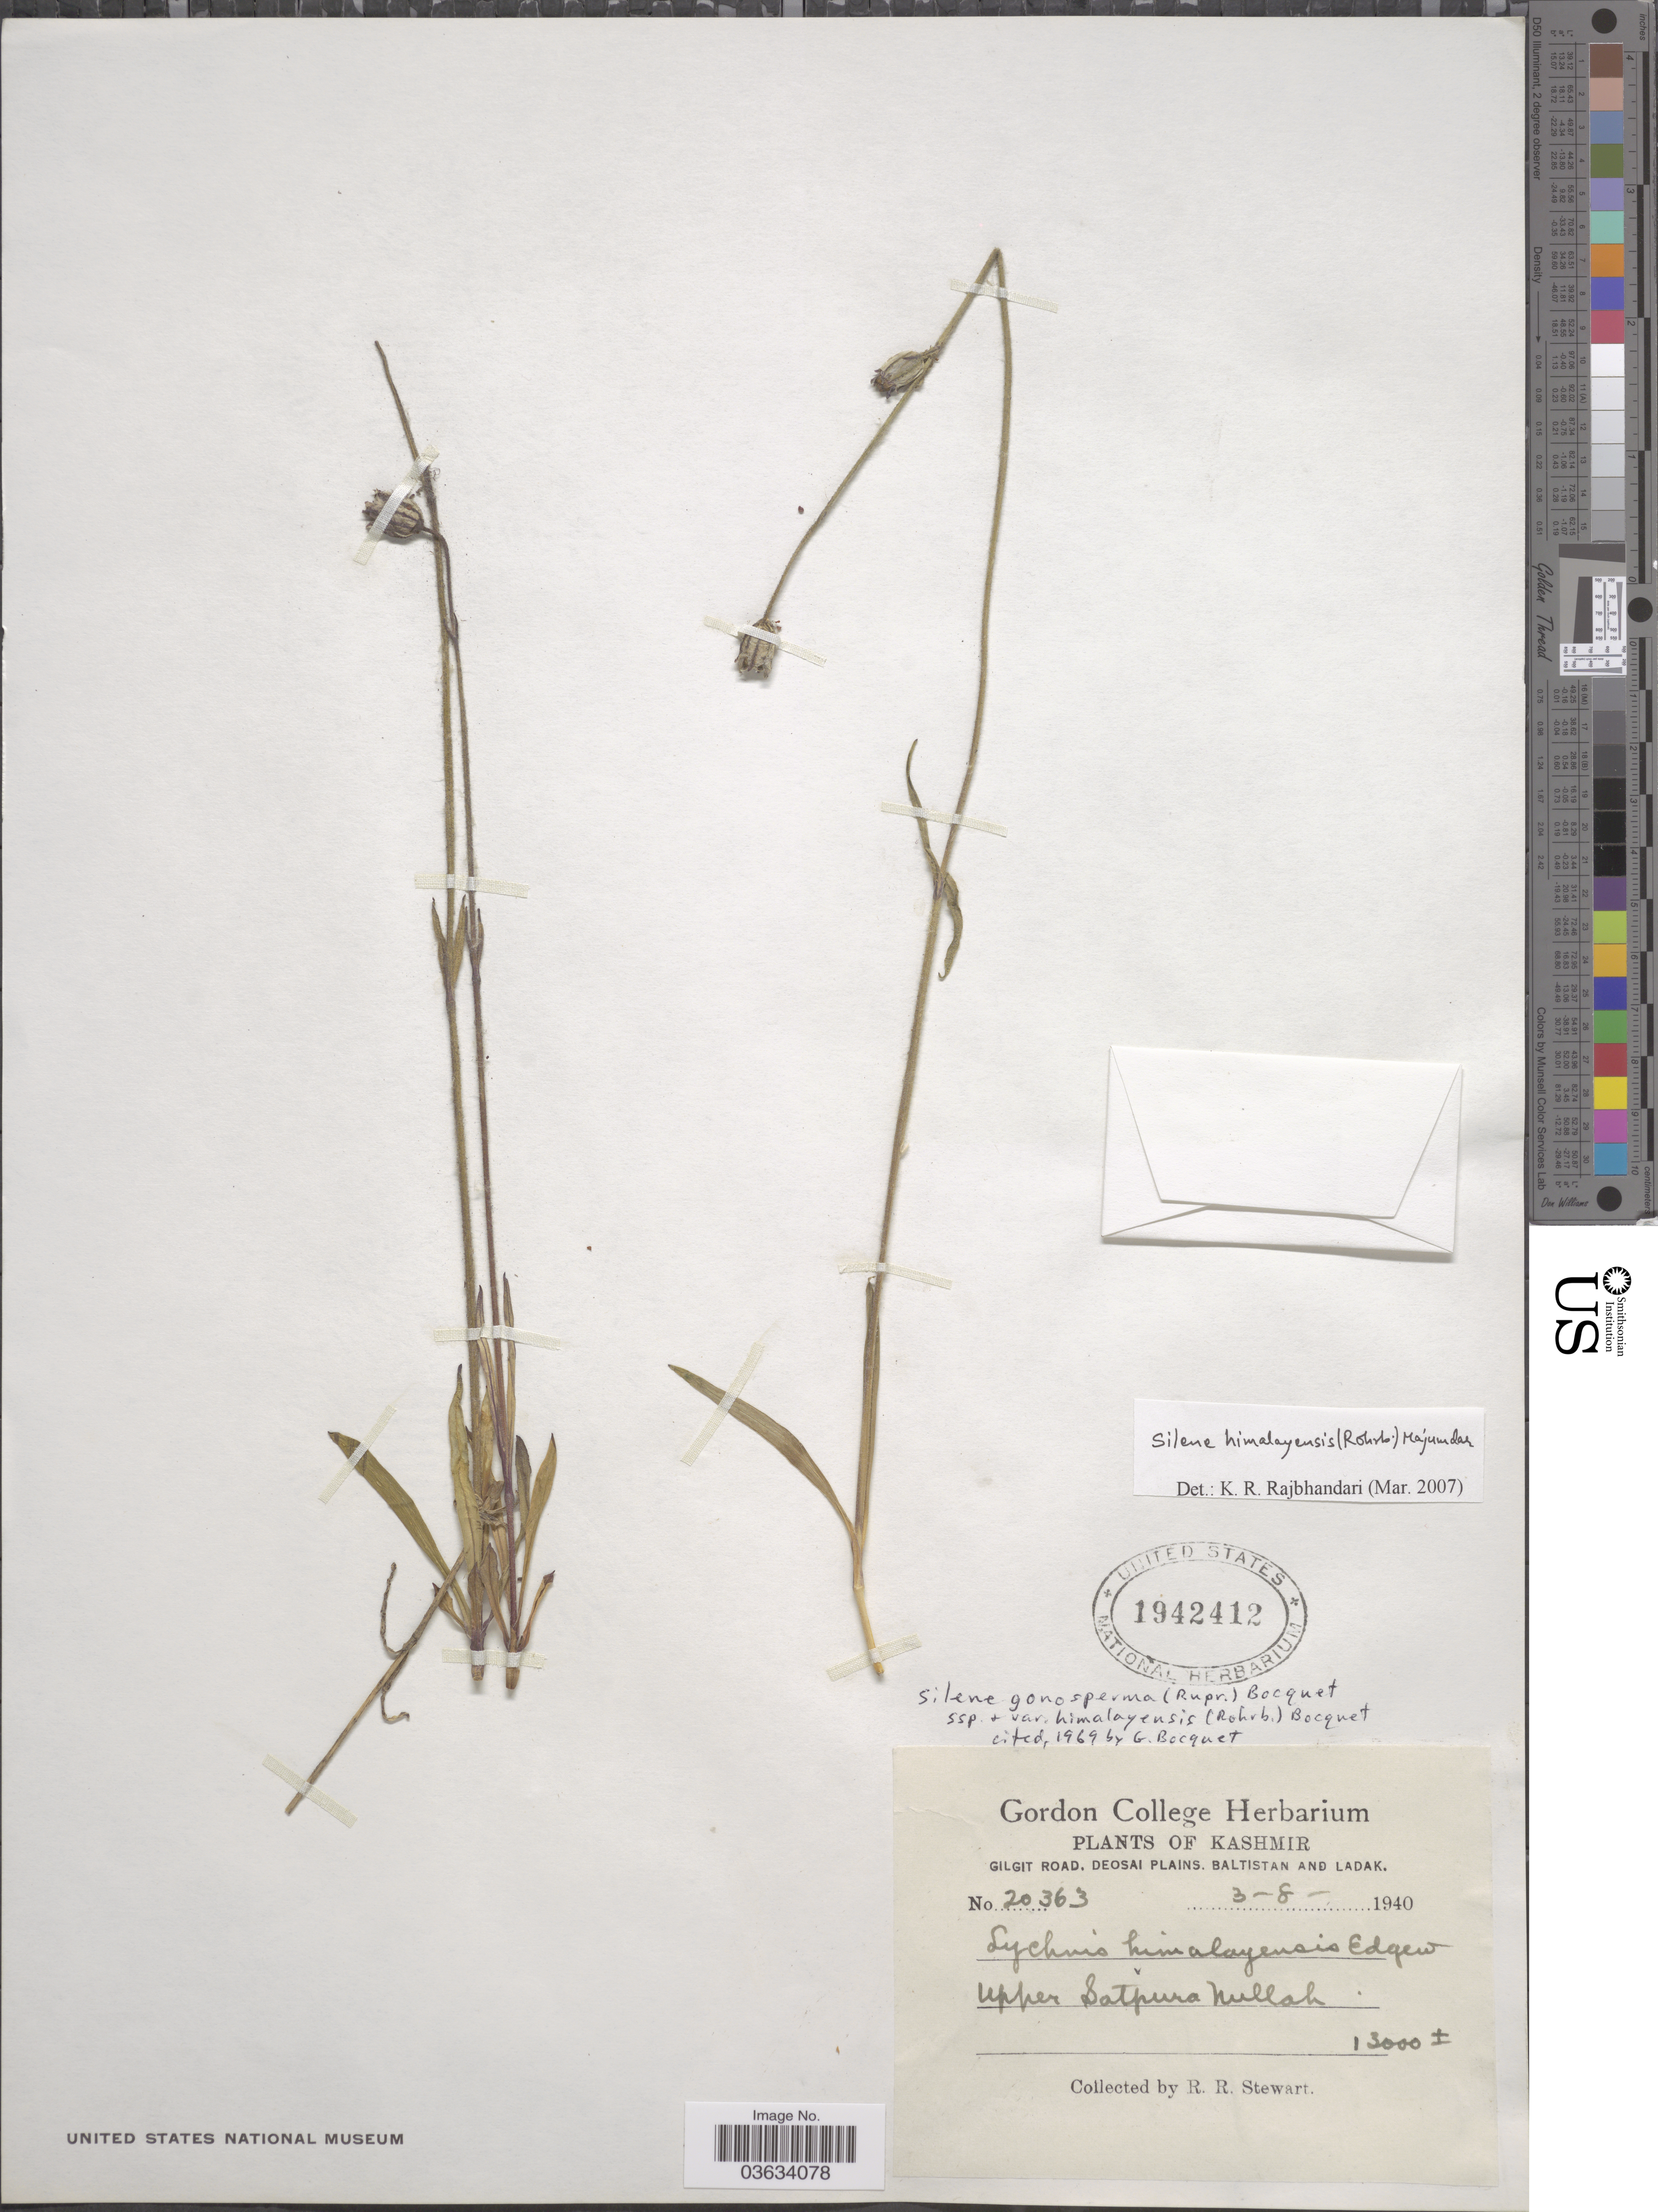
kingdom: Plantae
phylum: Tracheophyta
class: Magnoliopsida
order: Caryophyllales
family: Caryophyllaceae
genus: Silene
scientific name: Silene himalayensis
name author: (Rohrb.) Majumdar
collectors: R. Stewart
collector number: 20363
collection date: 1940-08-03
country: Pakistan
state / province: Gilgit-Baltistan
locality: Kashmir. Gilgit Road, Deosai Plains, Baltistan and Ladak. Upper Satpura Nullah.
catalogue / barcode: US 1942412